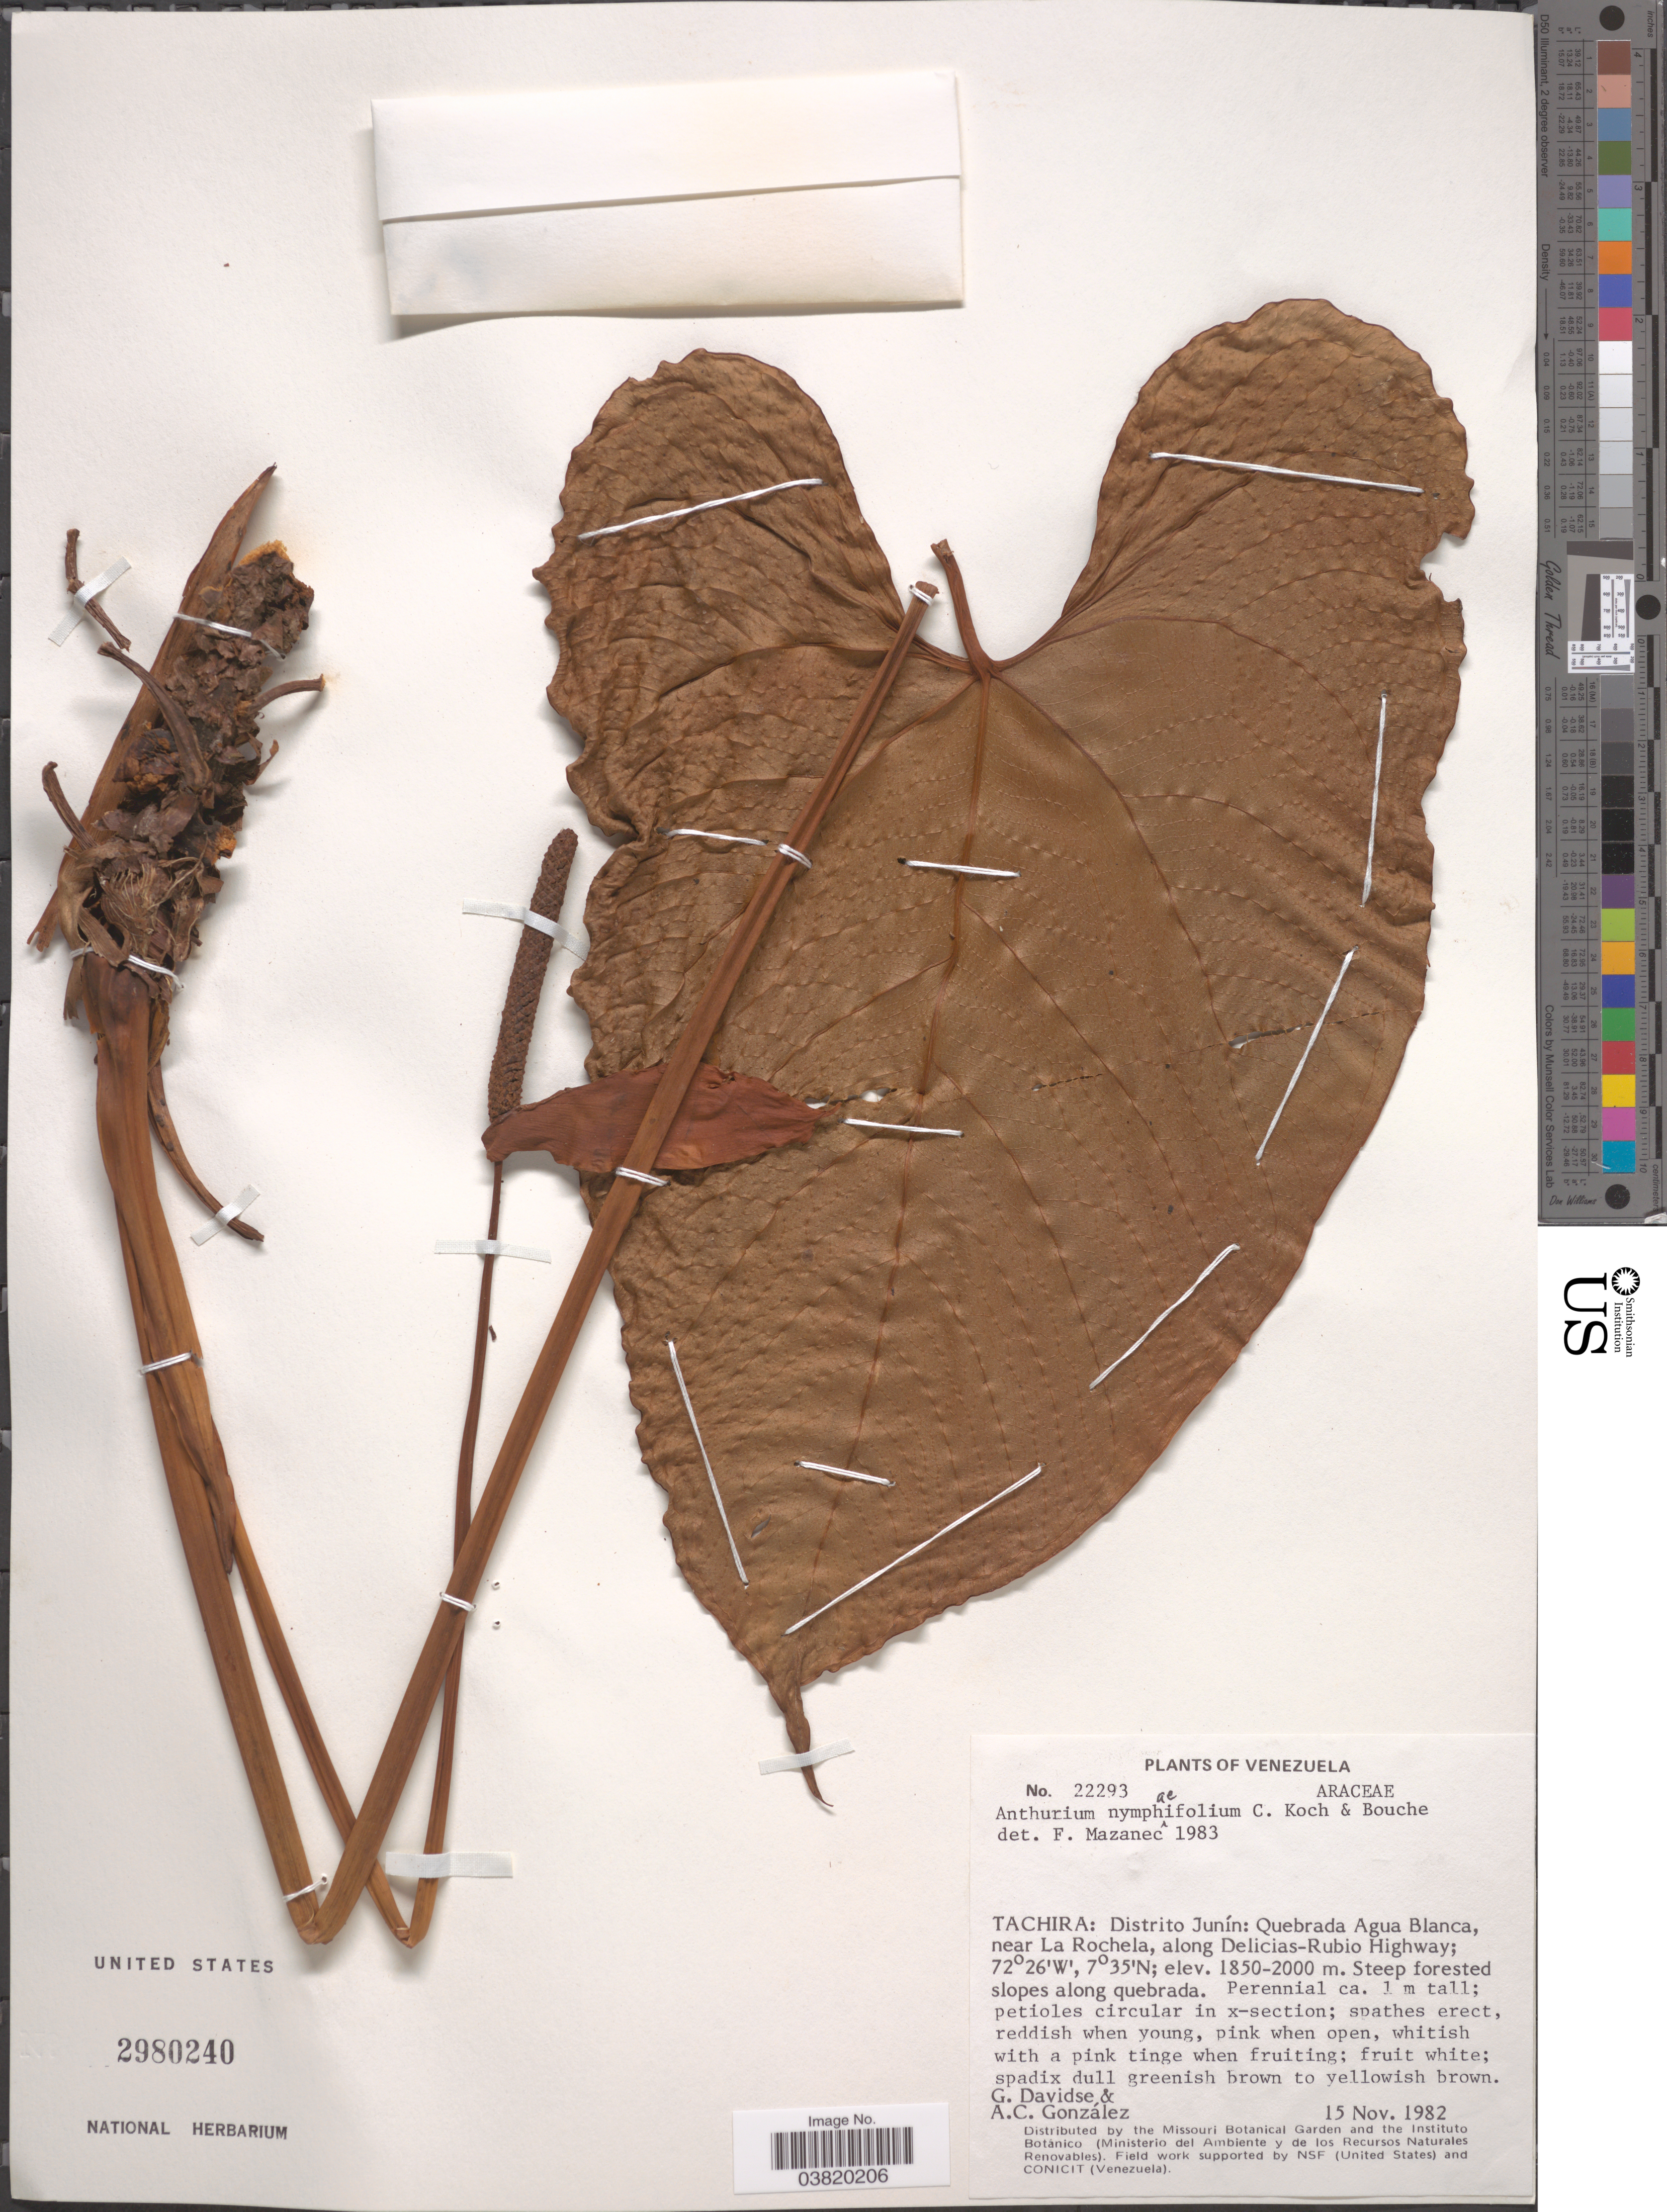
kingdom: Plantae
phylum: Tracheophyta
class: Liliopsida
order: Alismatales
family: Araceae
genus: Anthurium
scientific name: Anthurium nymphaeifolium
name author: K. Koch & C.D. Bouché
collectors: G. Davidse & A. C. González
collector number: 22293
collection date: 1982-11-15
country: Venezuela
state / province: Tachira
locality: Distrito Junín: Quebrada Agua Blanca, near La Rochela, along Delicias-Rubio Highway.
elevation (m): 1850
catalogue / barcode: US 2980240